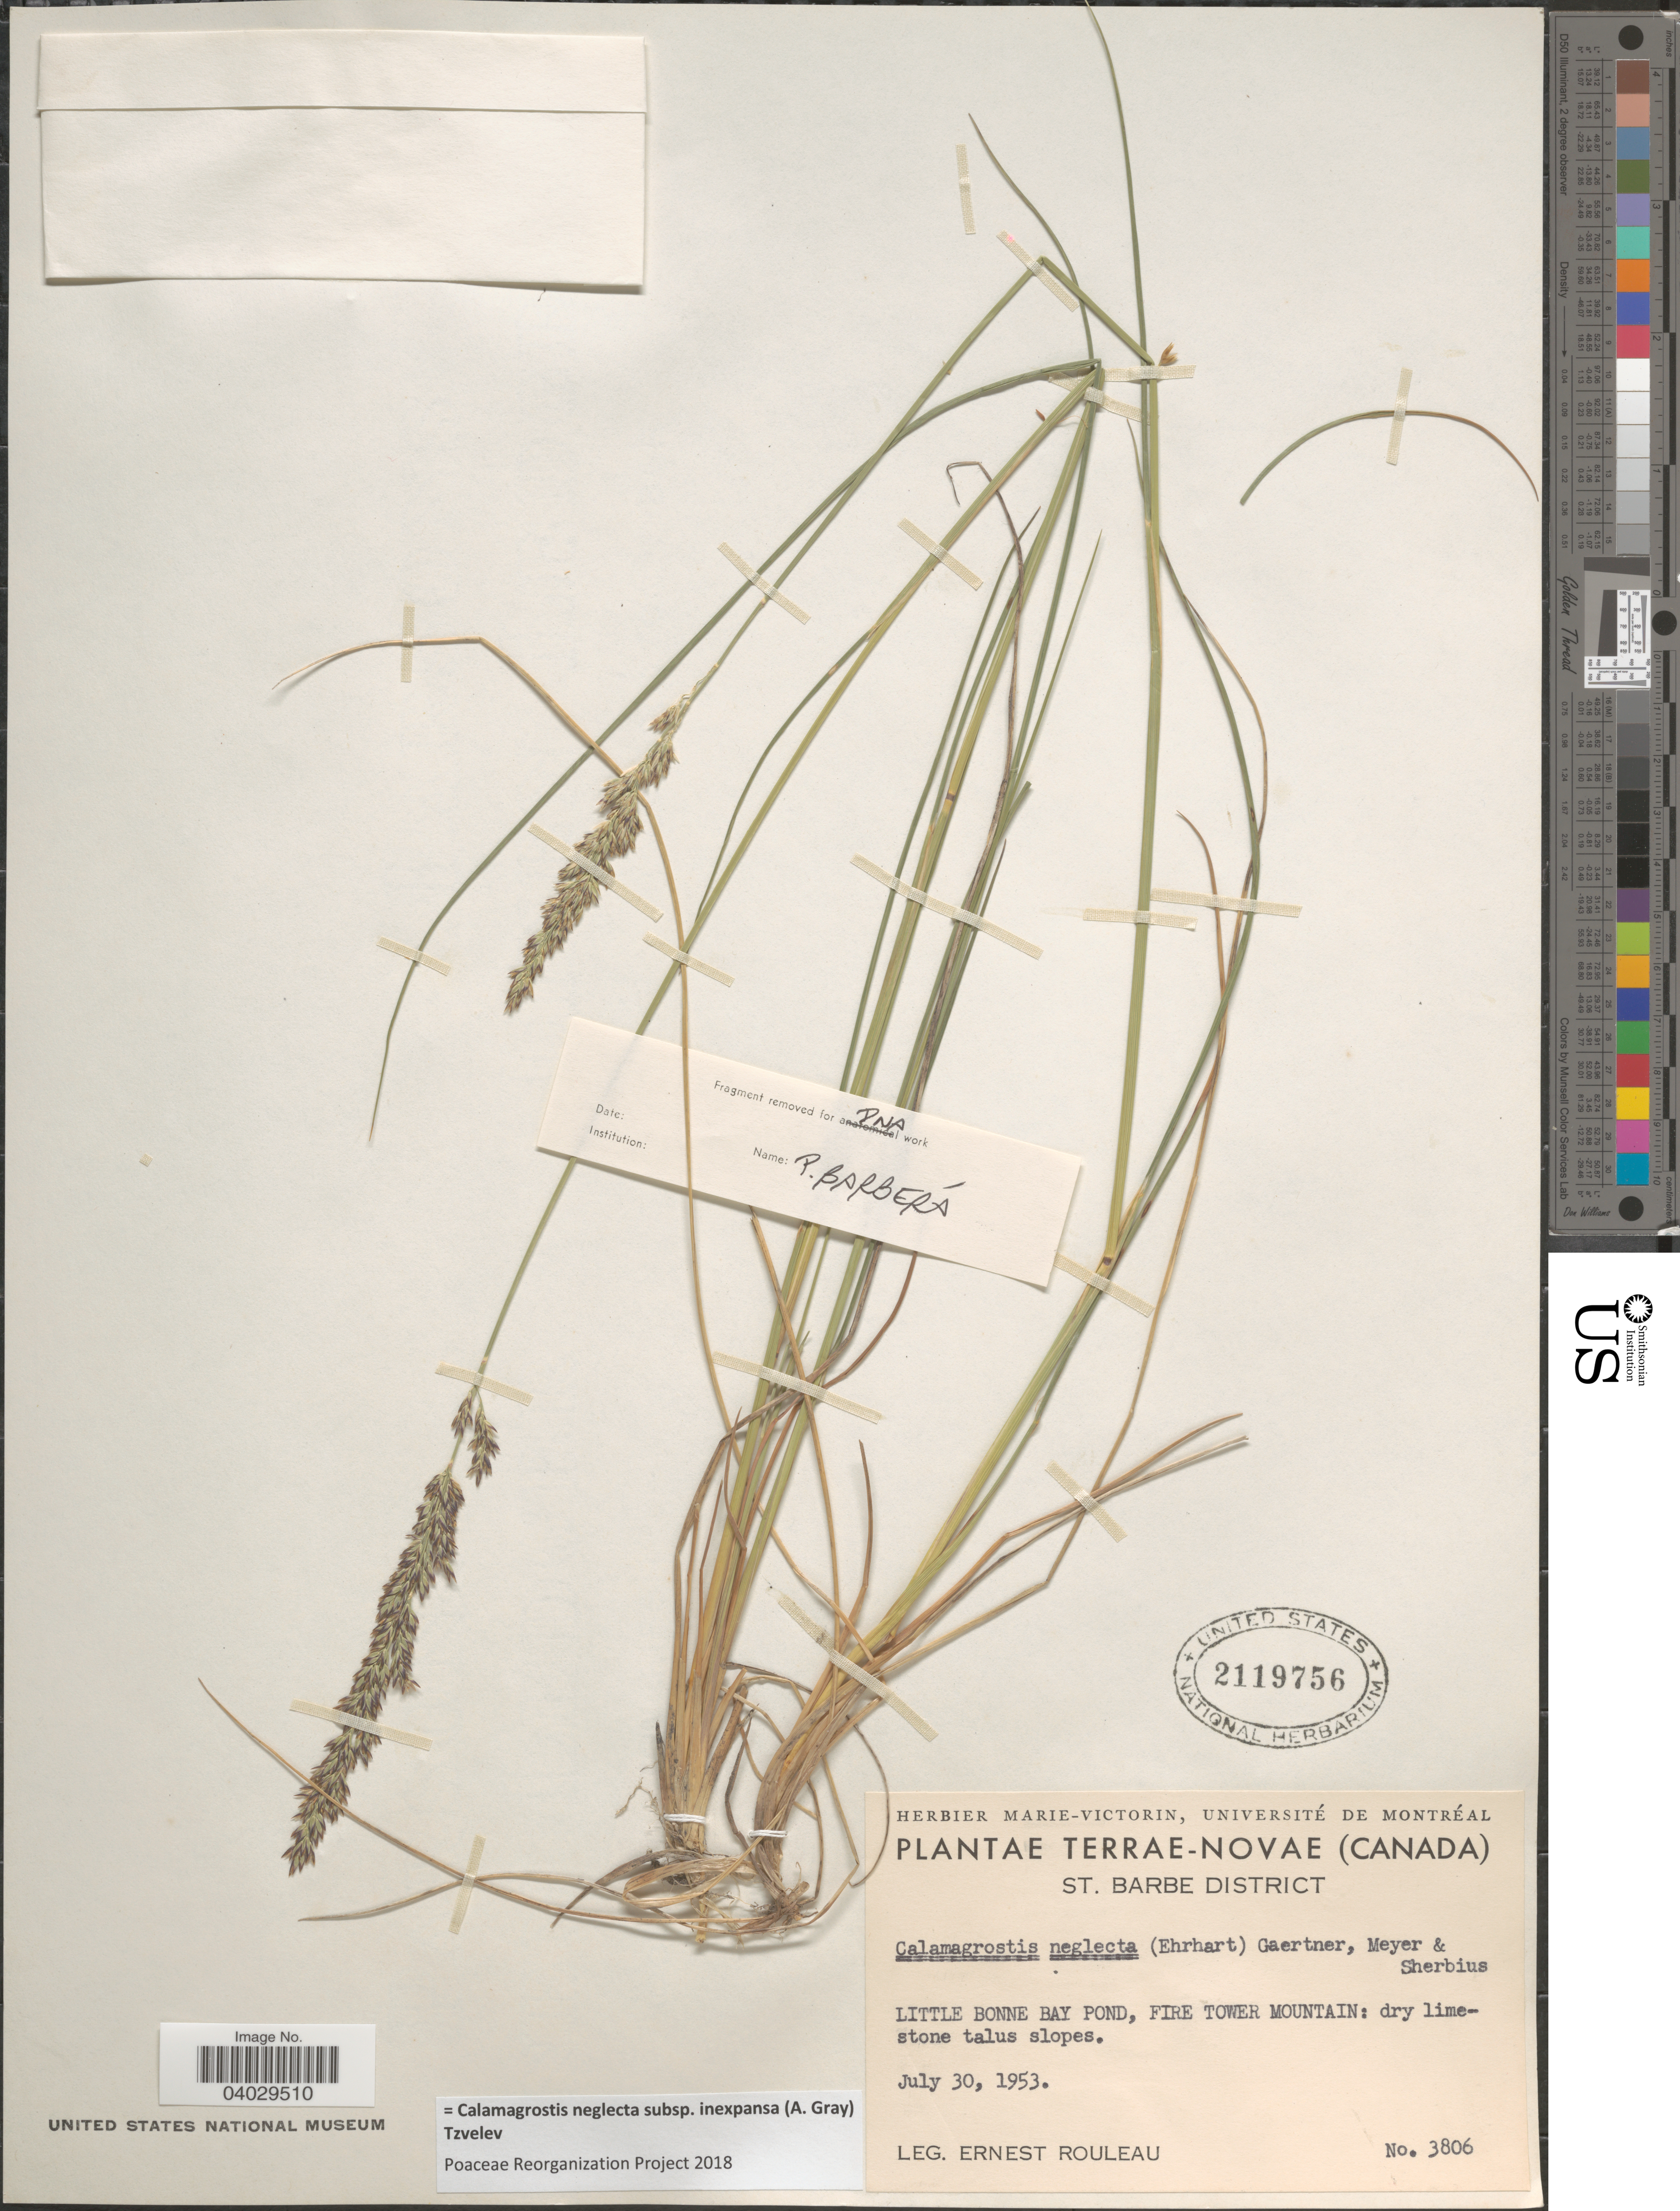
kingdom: Plantae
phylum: Tracheophyta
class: Liliopsida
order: Poales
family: Poaceae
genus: Calamagrostis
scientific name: Calamagrostis neglecta subsp. inexpansa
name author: (A. Gray) Tzvelev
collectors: E. Rouleau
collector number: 3806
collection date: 1953-07-30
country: Canada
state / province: Newfoundland and Labrador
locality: Terrae-Novae. St. Barbe District. Little Bonne Bay Pond, Fire Tower Mountain: dry limestone talus slopes.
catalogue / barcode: US 2119756